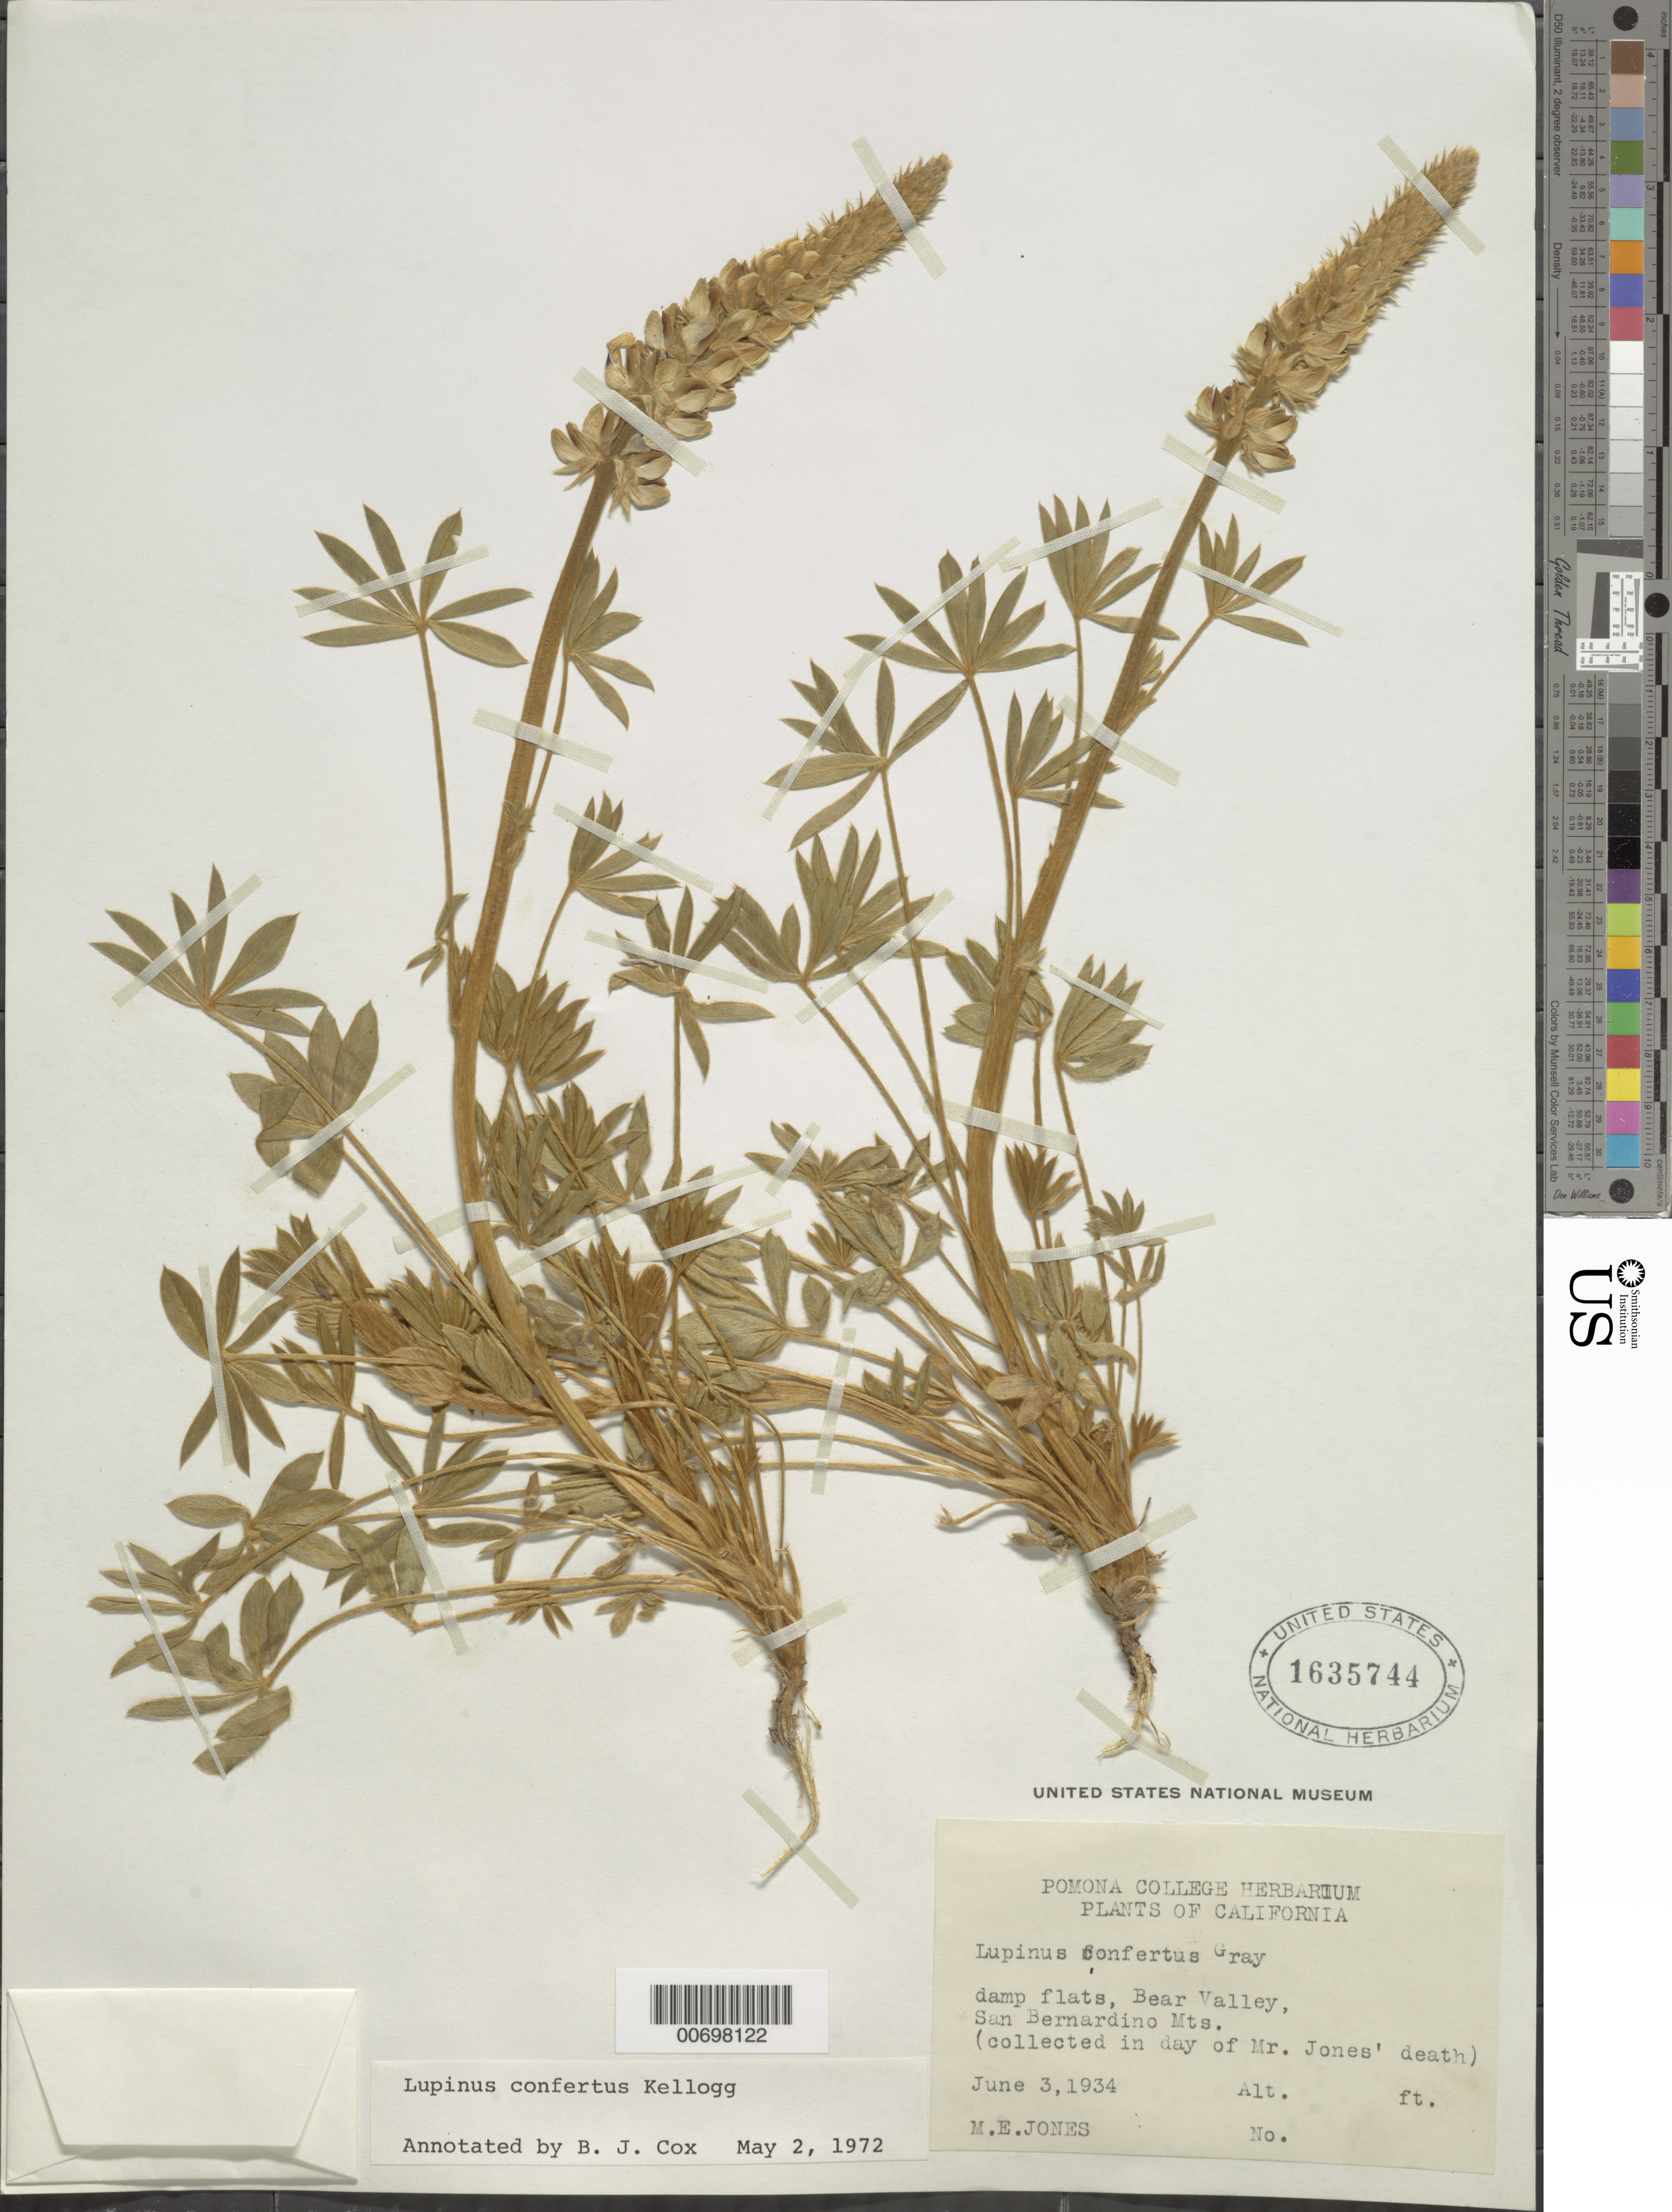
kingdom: Plantae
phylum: Tracheophyta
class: Magnoliopsida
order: Fabales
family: Fabaceae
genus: Lupinus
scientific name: Lupinus confertus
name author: Kellogg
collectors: M. E. Jones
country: United States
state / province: California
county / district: San Bernardino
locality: Damp flats, Bear Valley, San Bernardino Mts.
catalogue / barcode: US 1635744